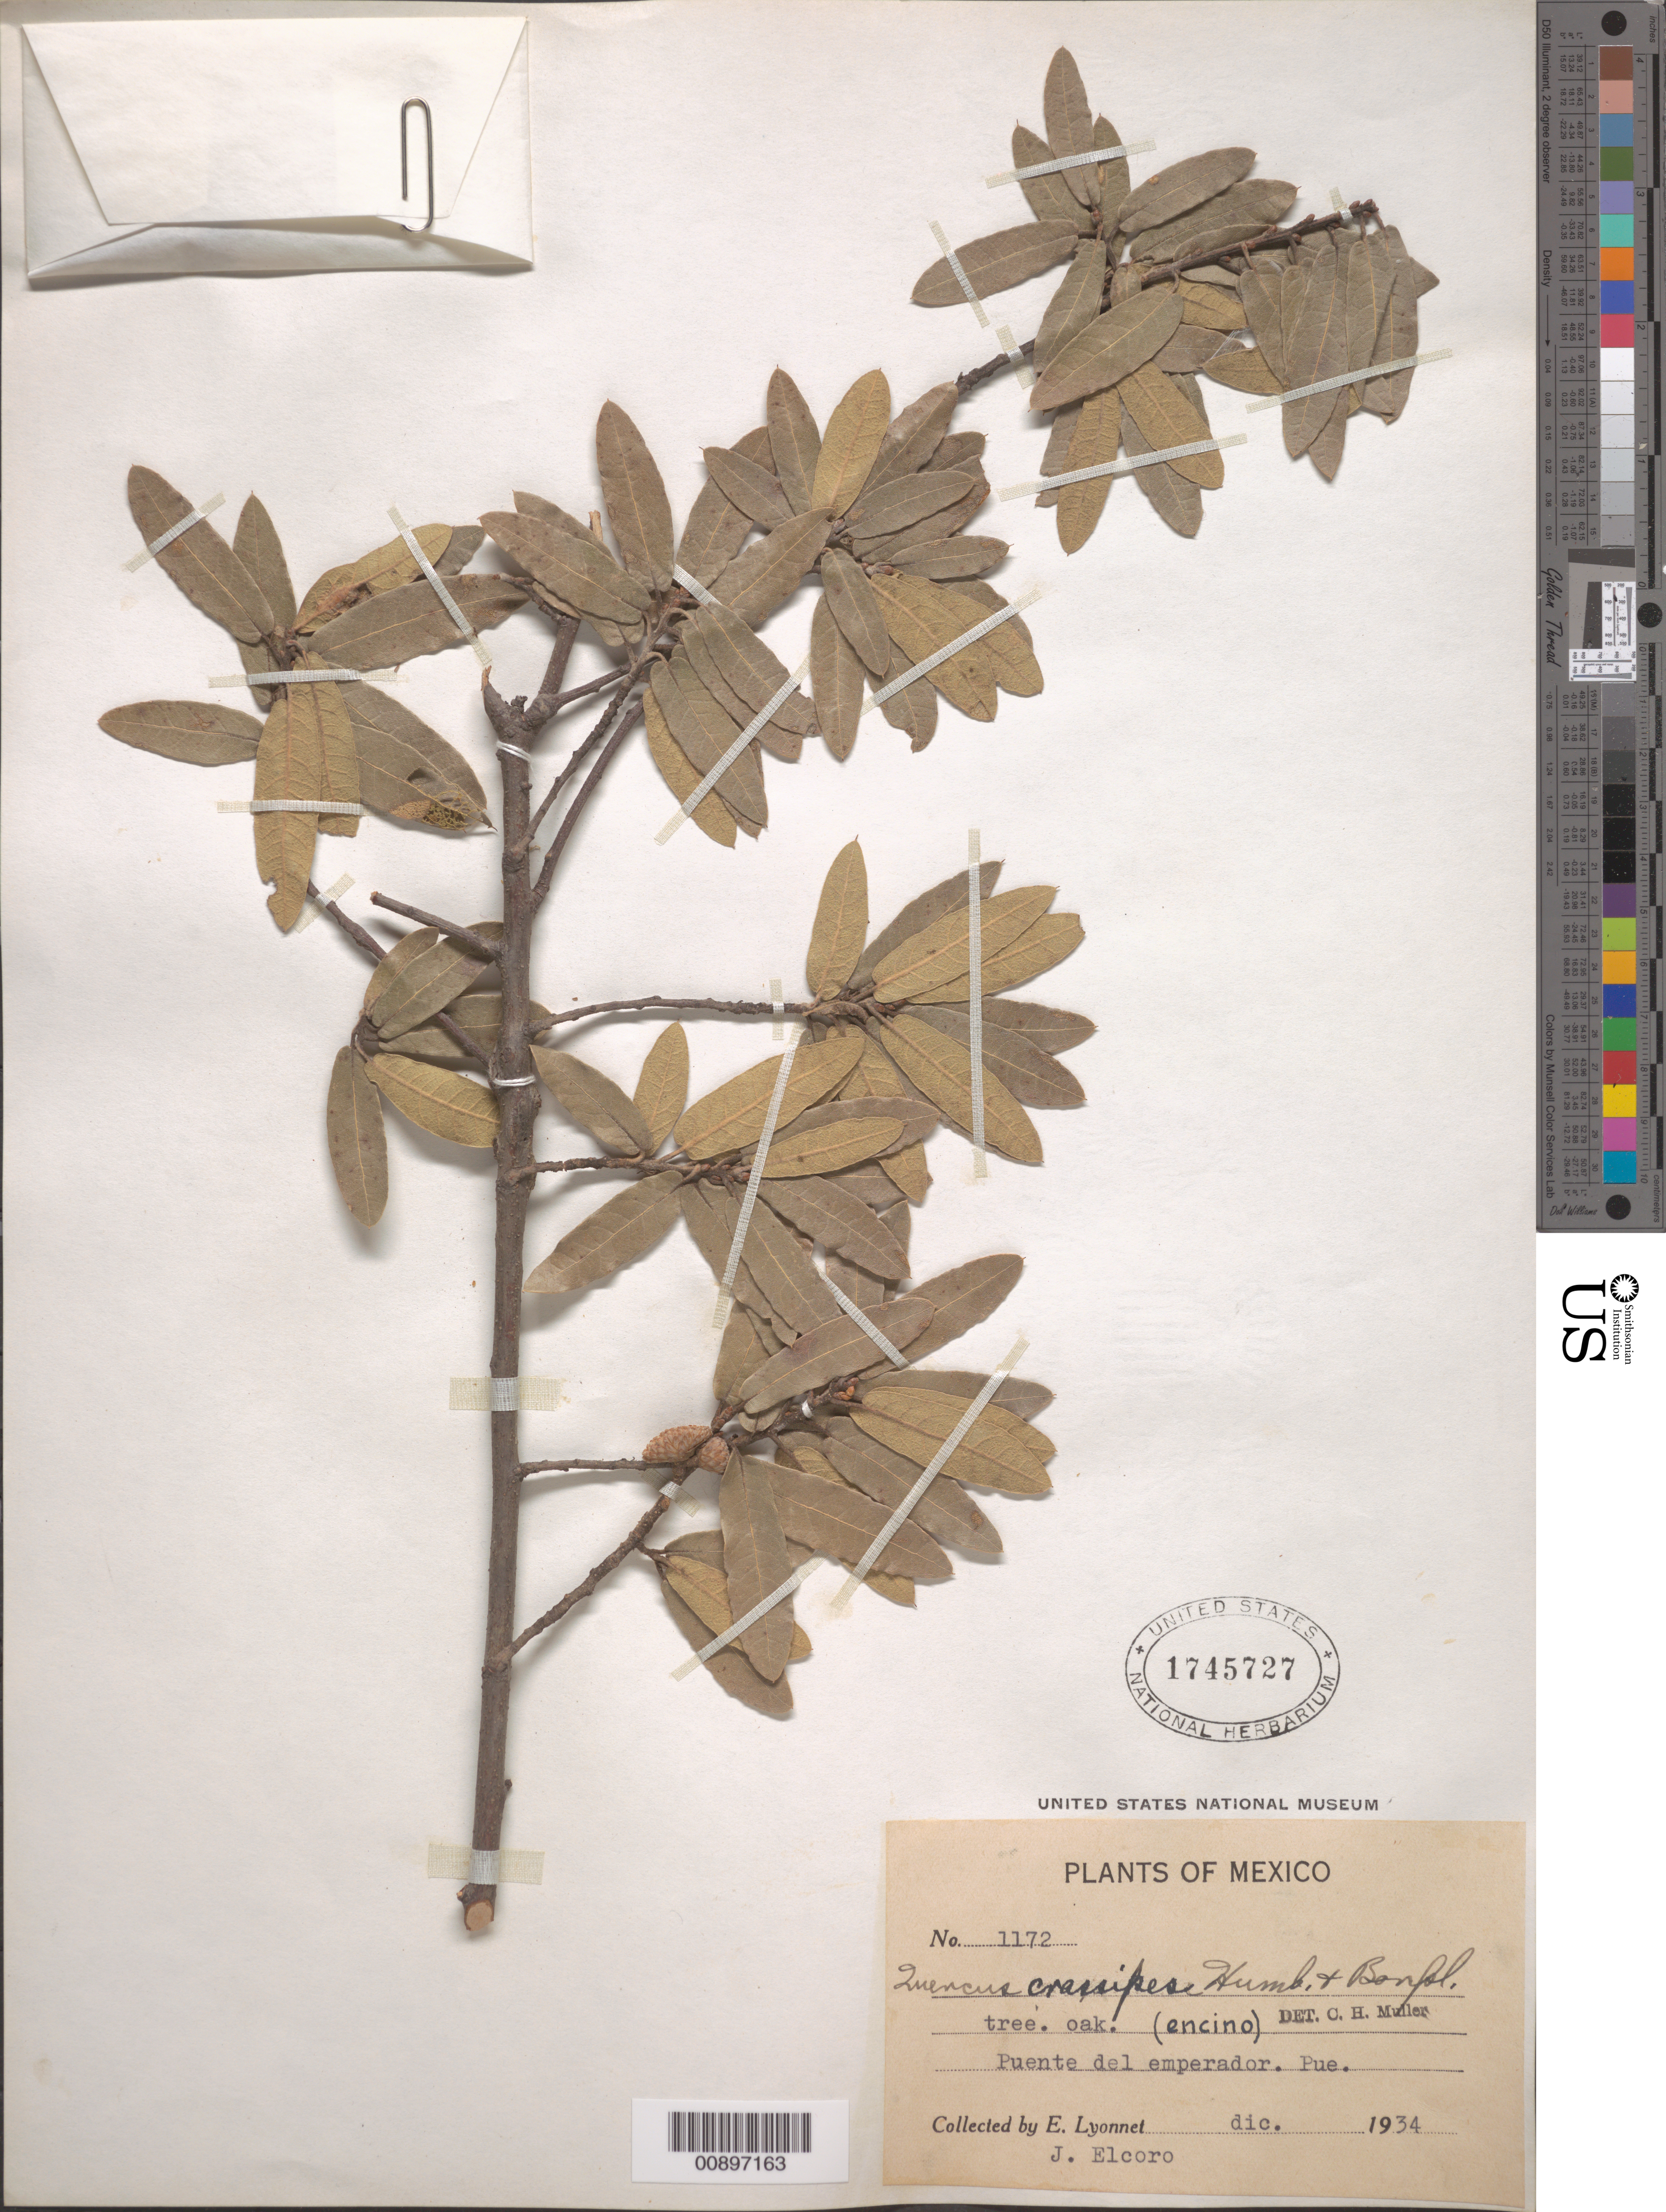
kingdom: Plantae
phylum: Tracheophyta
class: Magnoliopsida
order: Fagales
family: Fagaceae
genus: Quercus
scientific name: Quercus crassipes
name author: Humb. & Bonpl.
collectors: Bro. E. Lyonnet & J. Elcoro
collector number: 1172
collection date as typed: Dec 1934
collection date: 1934-12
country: Mexico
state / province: Puebla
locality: Puente del emperador, Puebla.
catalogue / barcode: US 1745727